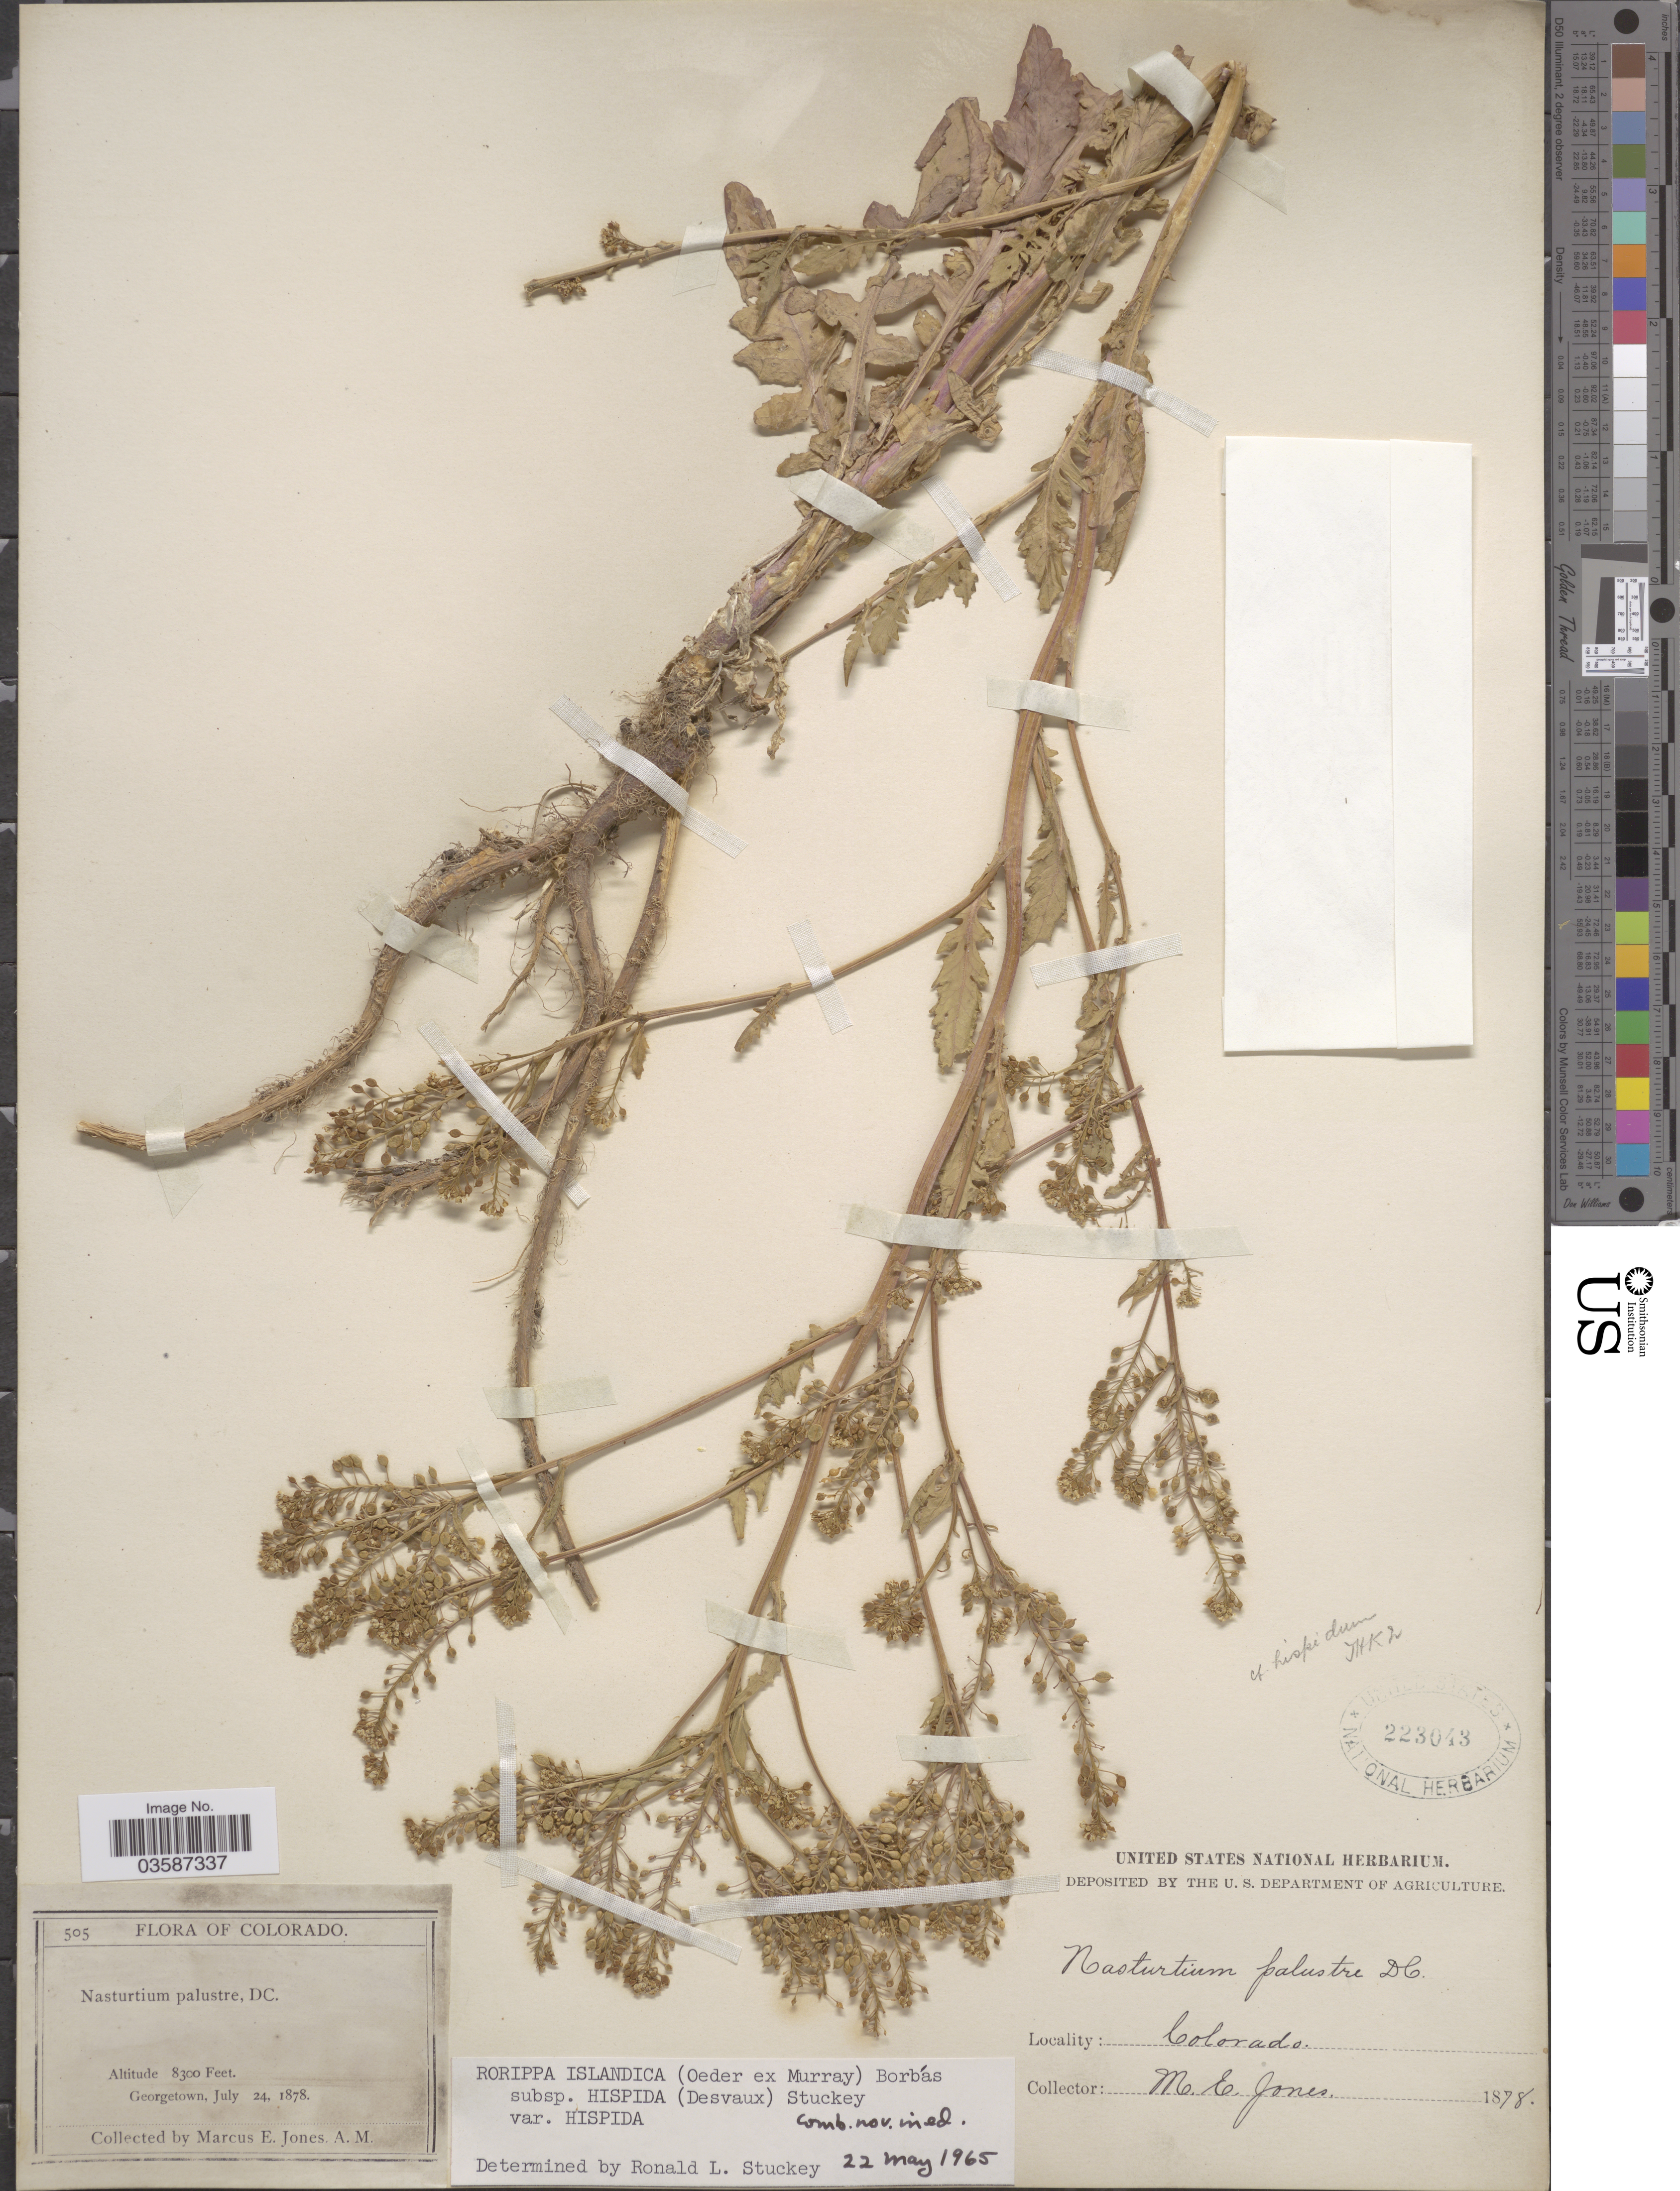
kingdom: Plantae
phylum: Tracheophyta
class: Magnoliopsida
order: Brassicales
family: Brassicaceae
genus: Rorippa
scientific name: Rorippa islandica var. hispida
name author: (Desv.) Butters & Abbe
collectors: M. E. Jones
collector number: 505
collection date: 1878-07-24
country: United States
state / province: Colorado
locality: Georgetown.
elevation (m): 2530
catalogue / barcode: US 223043